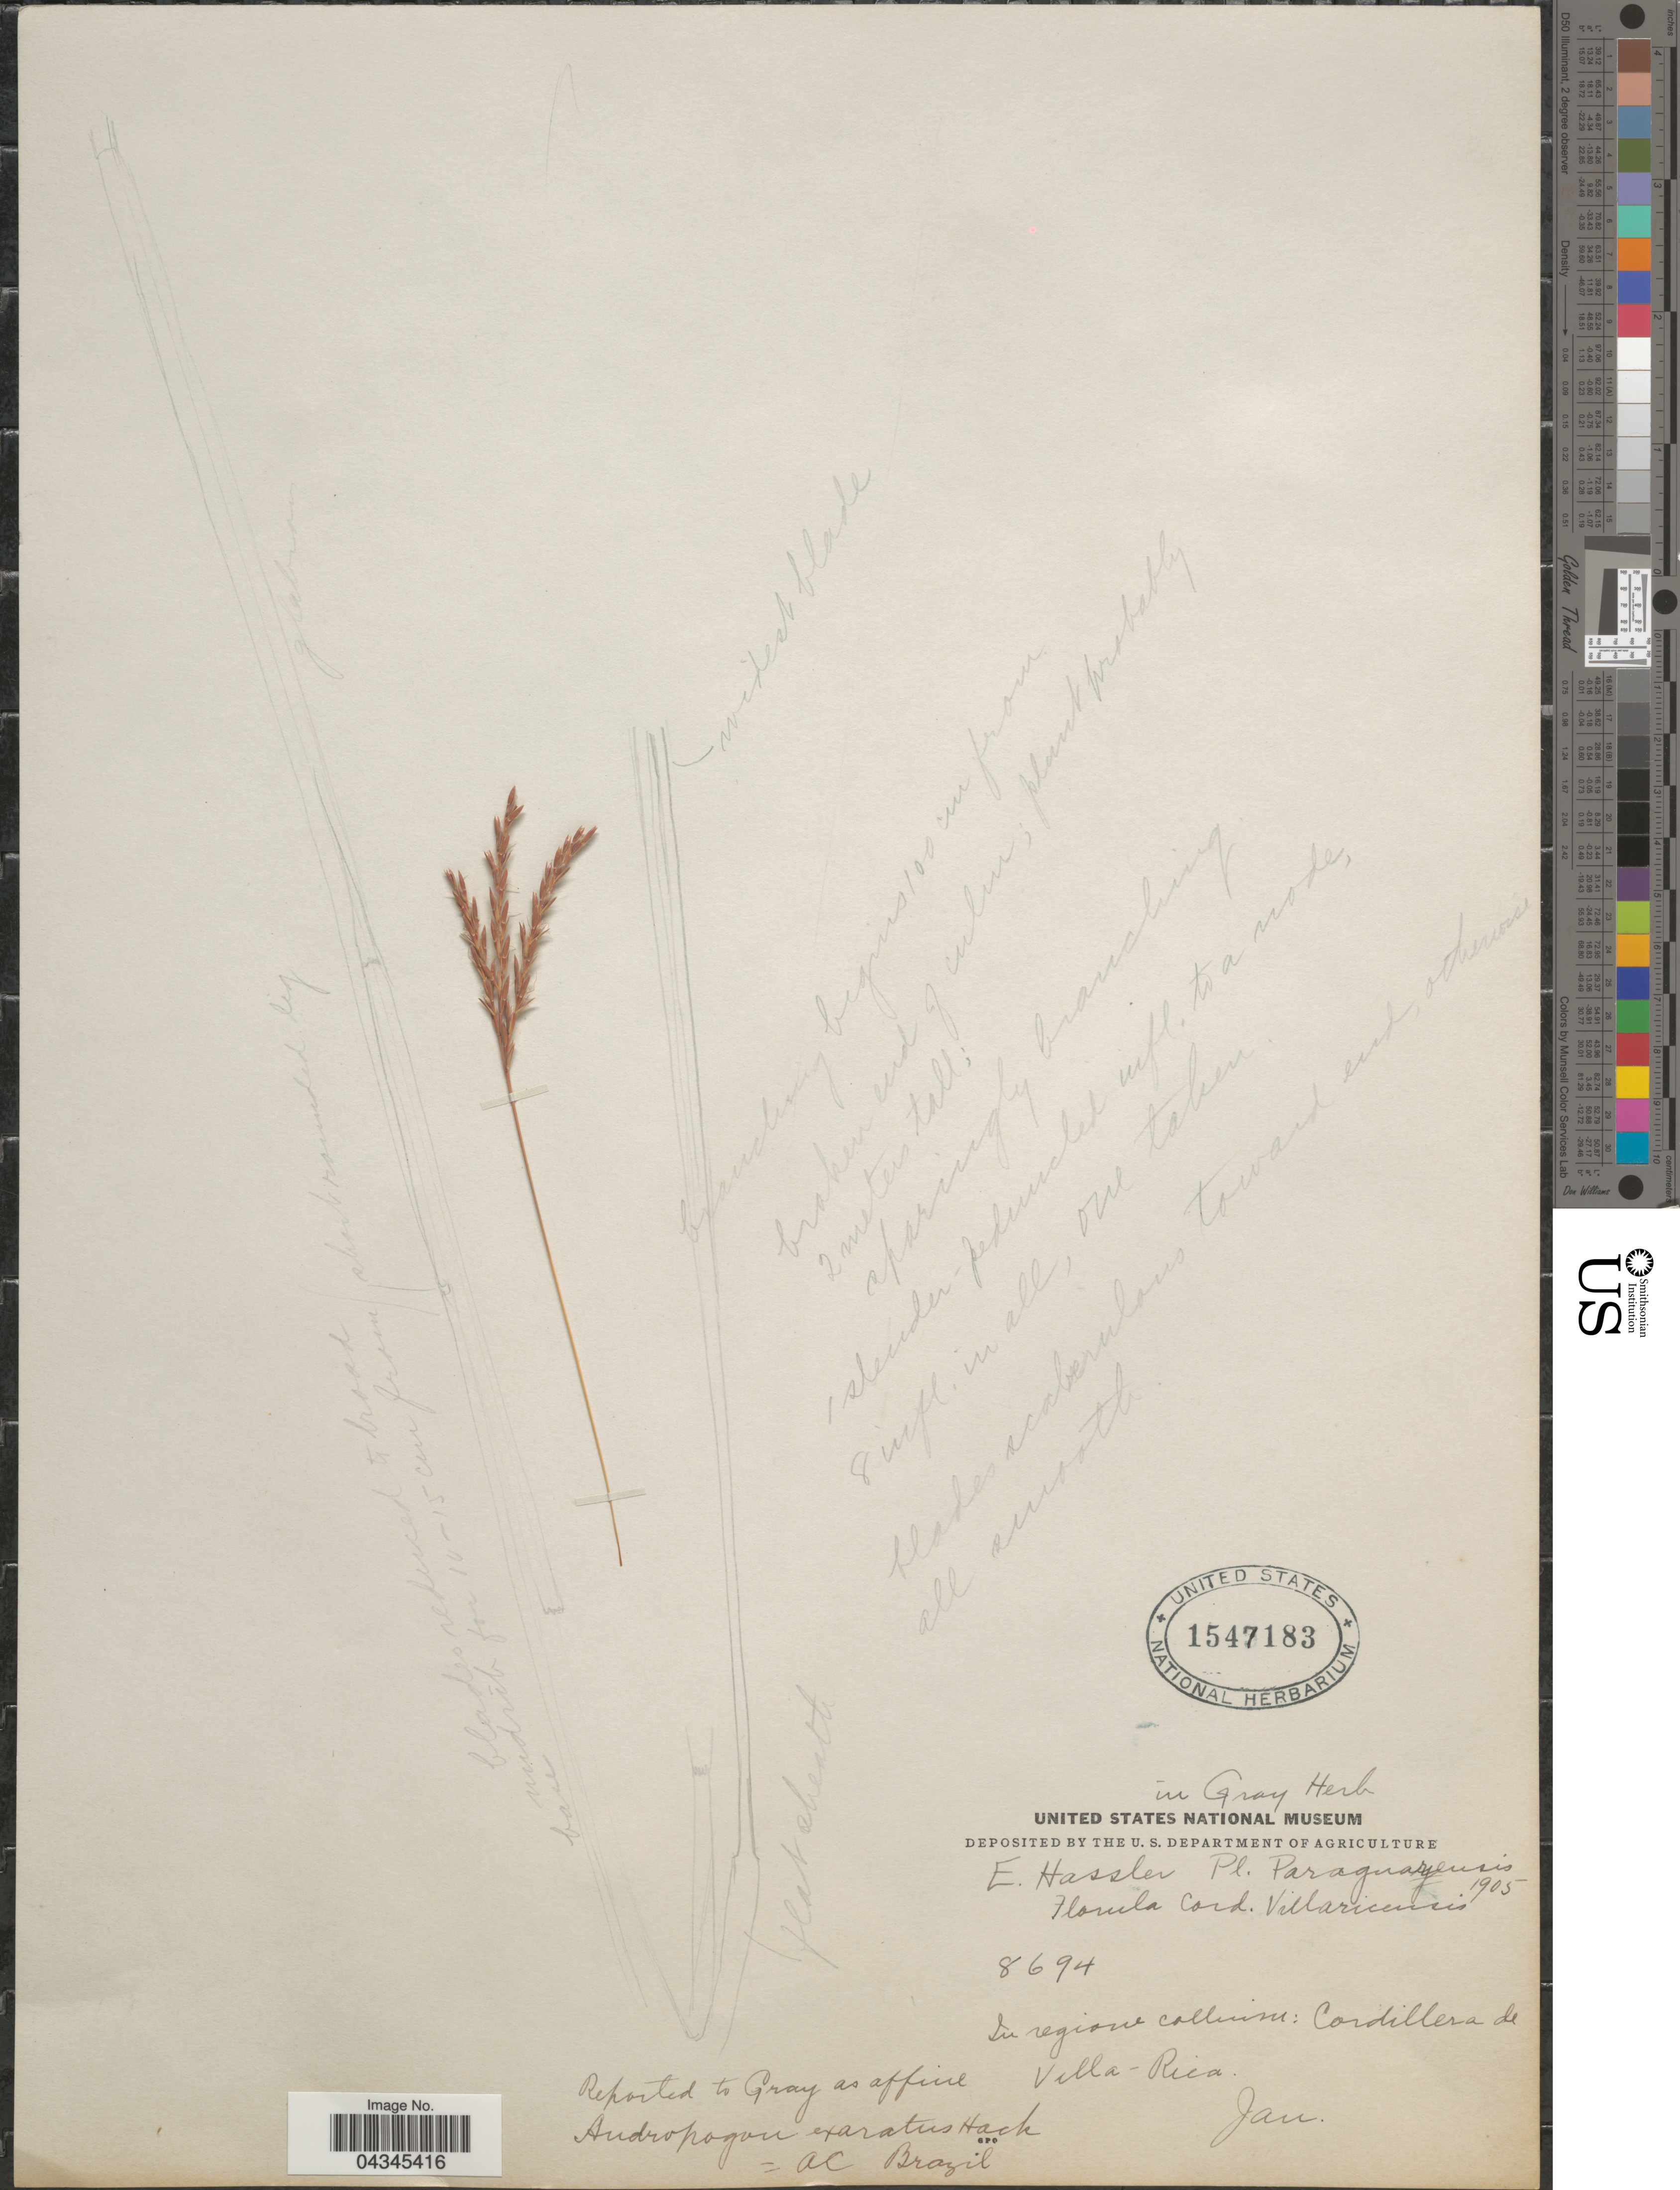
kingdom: Plantae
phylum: Tracheophyta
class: Liliopsida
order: Poales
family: Poaceae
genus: Andropogon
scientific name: Andropogon exaratus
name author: Hack.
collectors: E. Hassler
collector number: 8694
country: Paraguay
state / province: Cordillera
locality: In regione collium: Cordillera de Villa-Rica.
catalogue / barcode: US 1547183